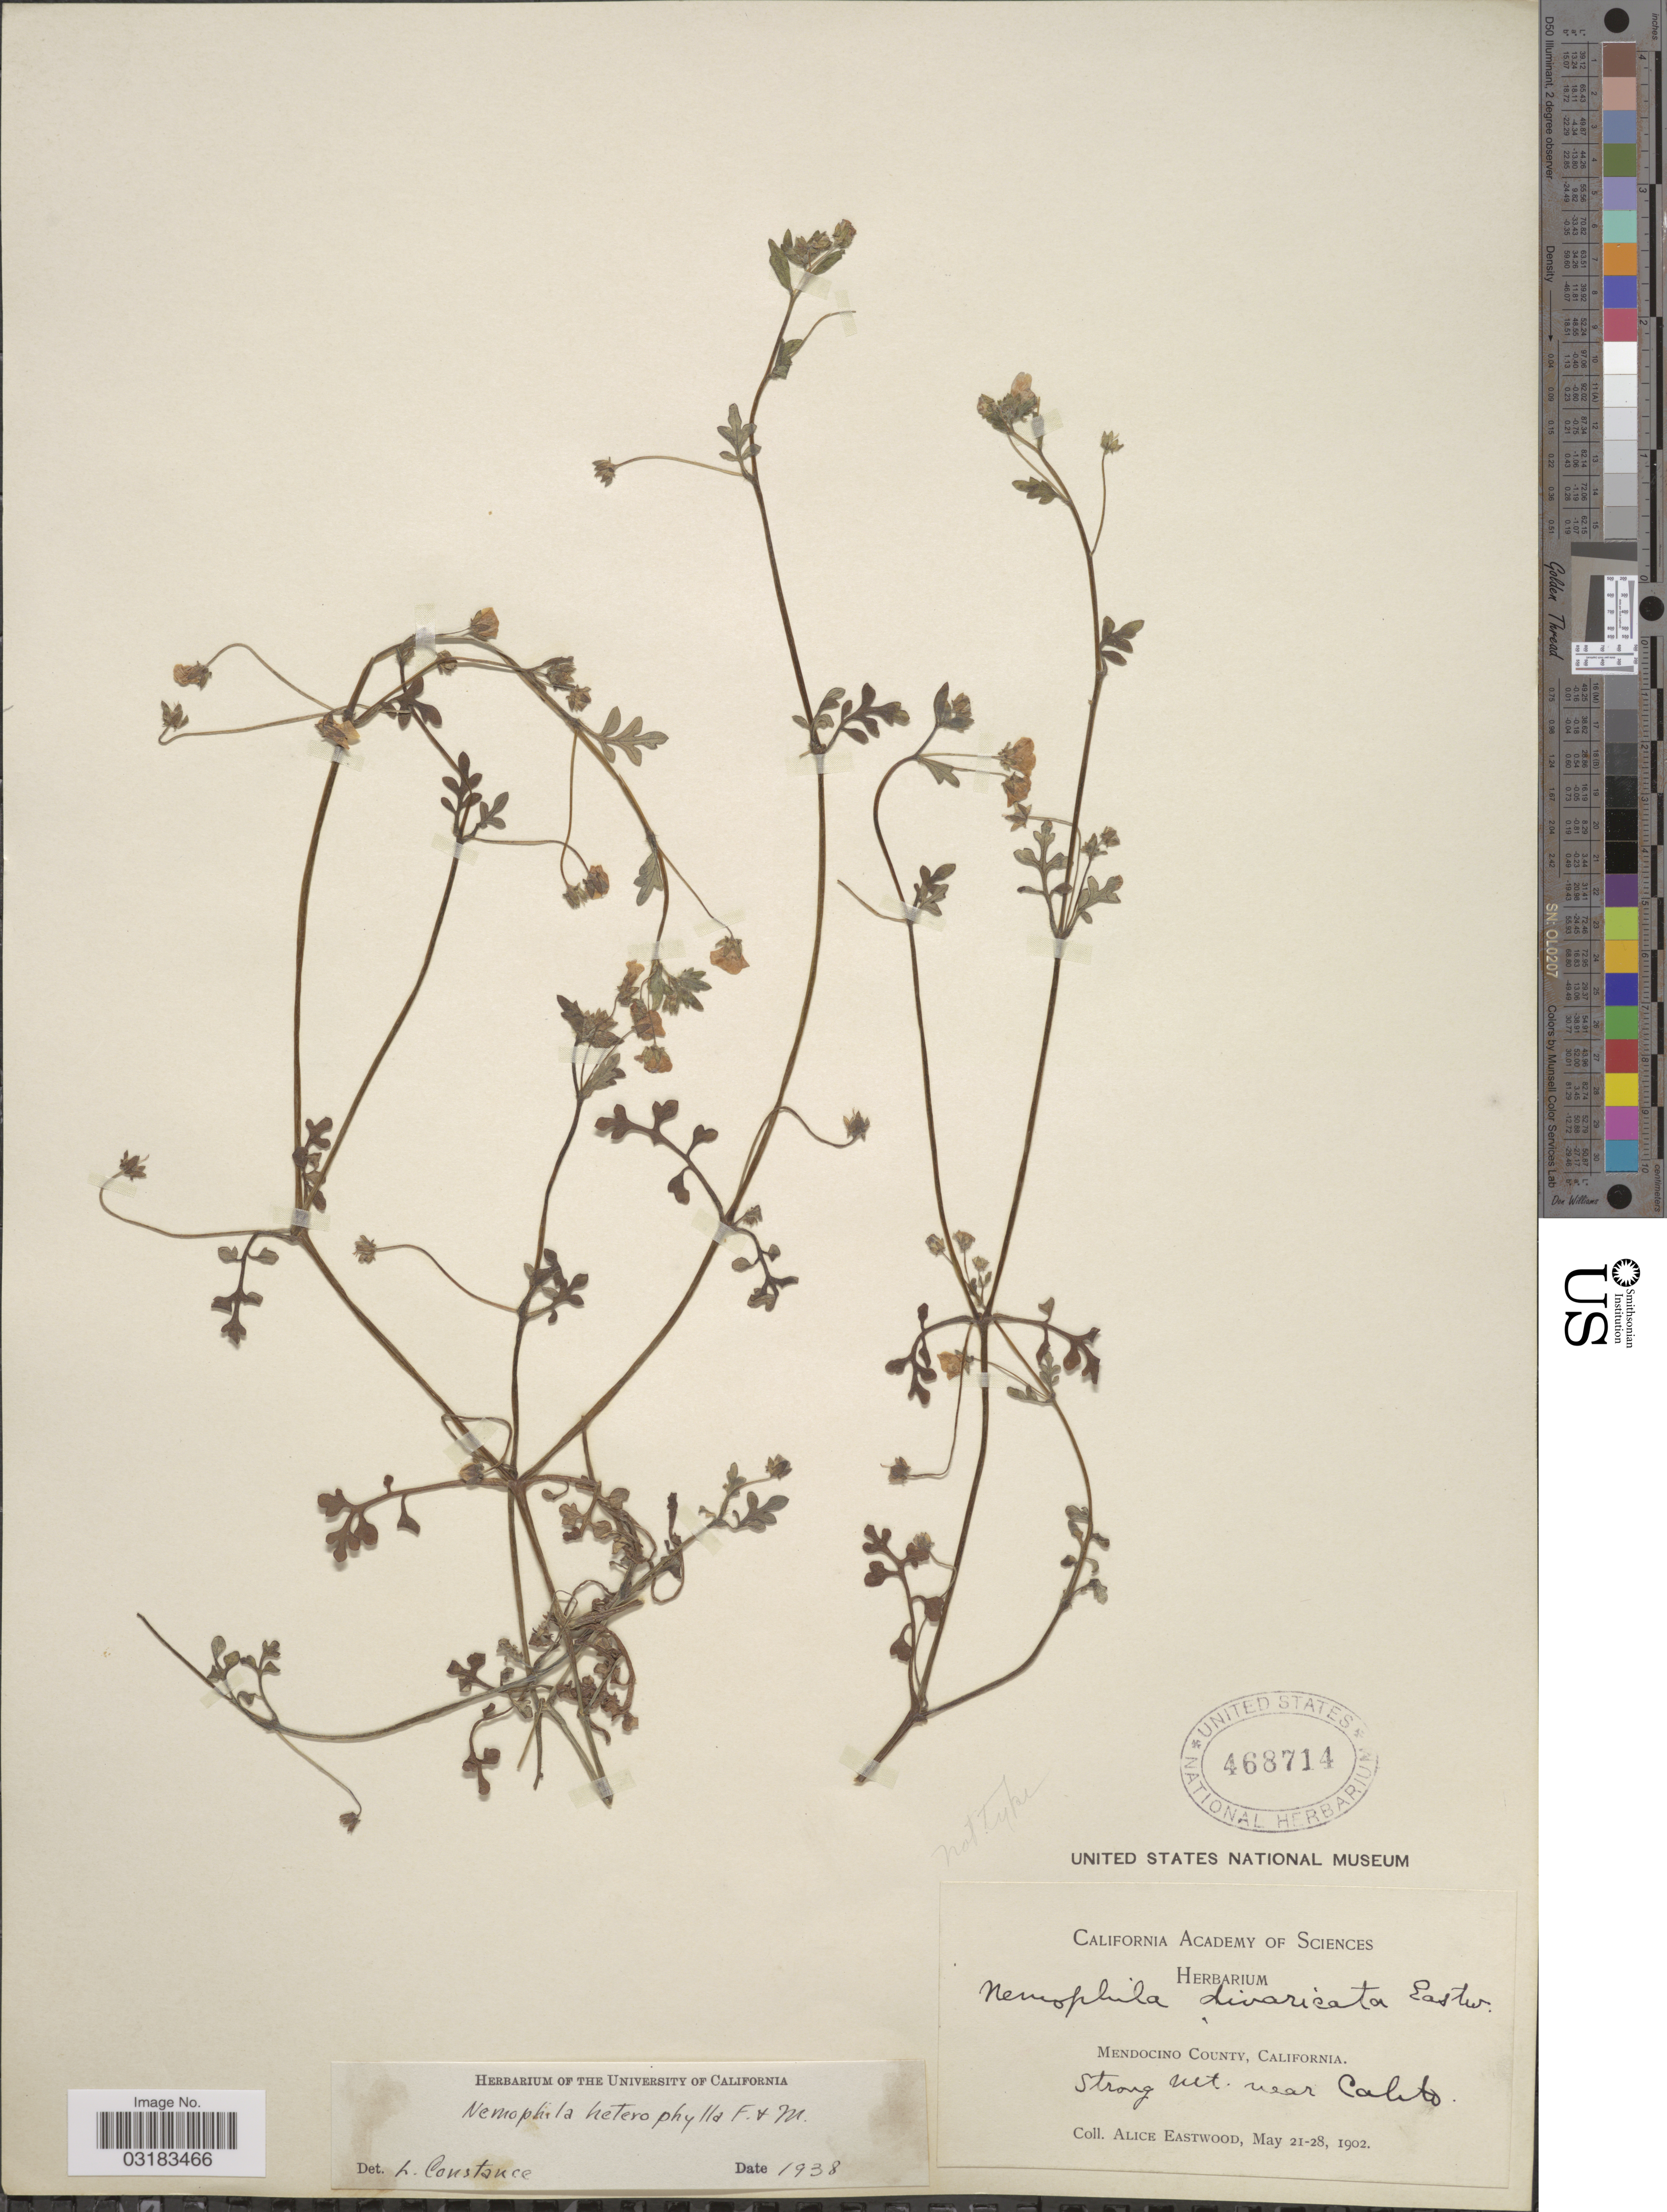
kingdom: Plantae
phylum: Tracheophyta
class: Magnoliopsida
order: Boraginales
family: Hydrophyllaceae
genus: Nemophila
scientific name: Nemophila heterophylla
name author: Fisch. & C.A. Mey.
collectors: A. Eastwood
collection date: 1902-05-21/1902-05-28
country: United States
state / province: California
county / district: Mendocino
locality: Mendocino County. Strong Mt. near Cahto.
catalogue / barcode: US 468714